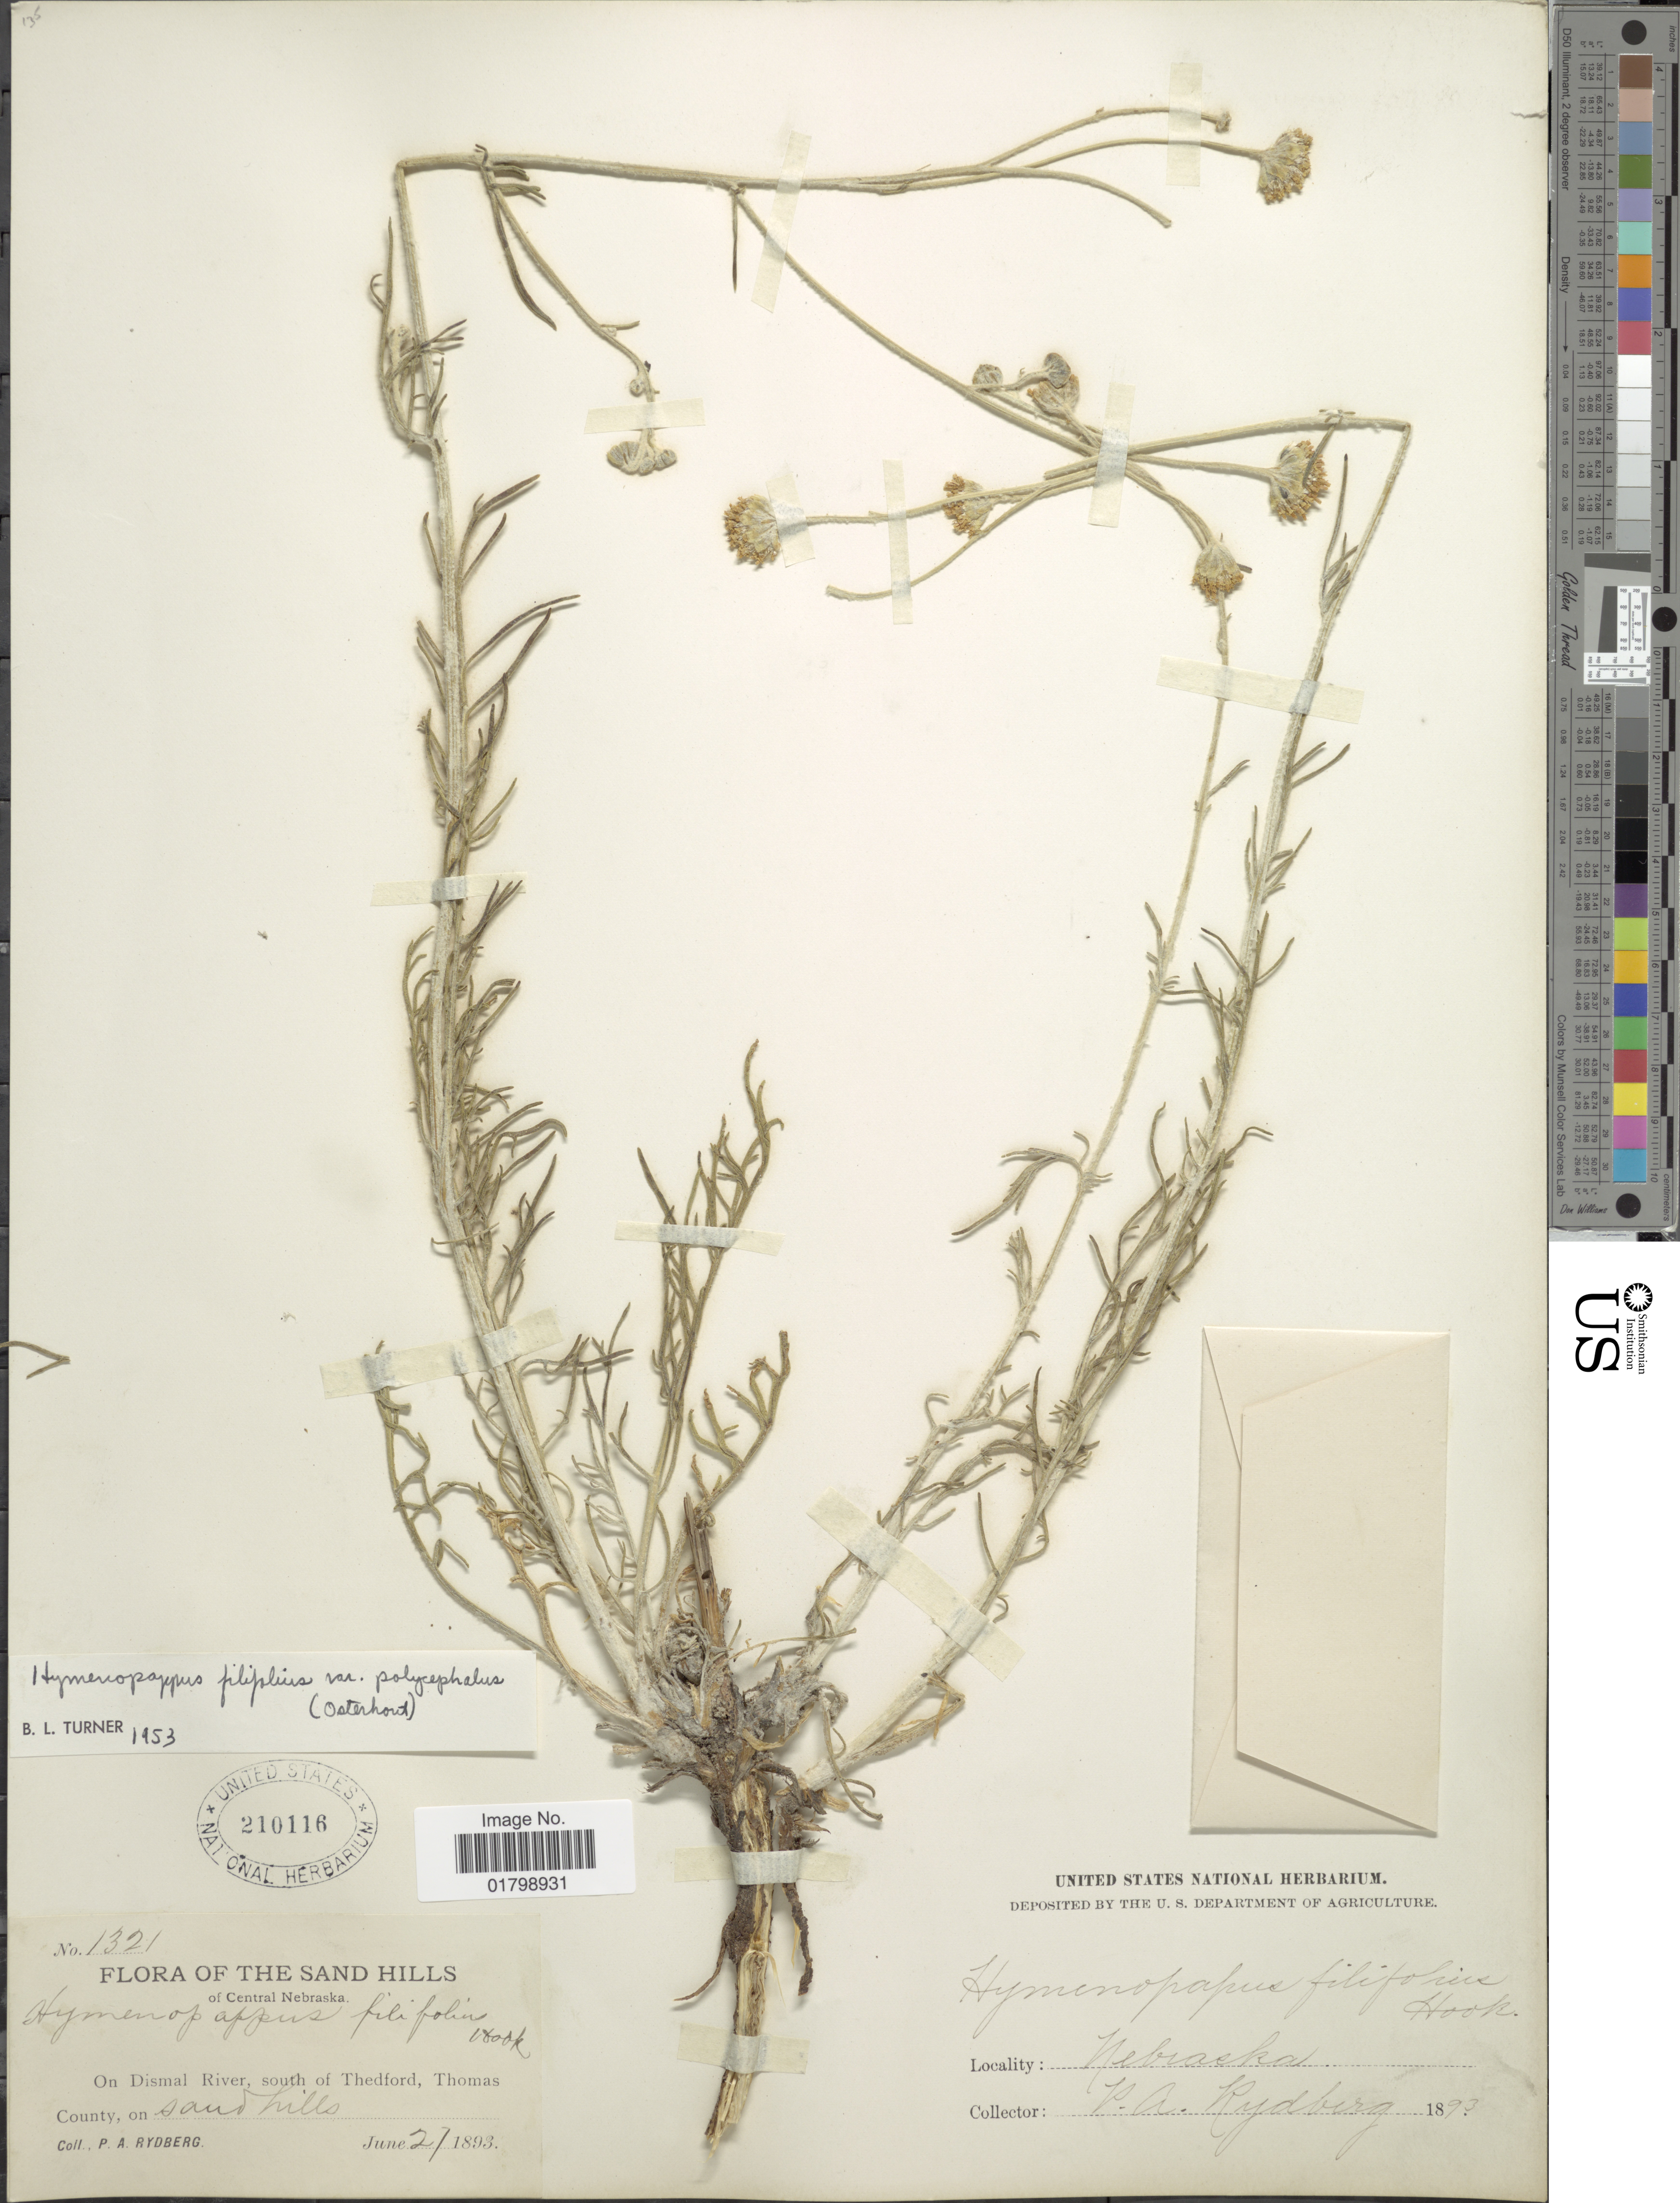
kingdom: Plantae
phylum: Tracheophyta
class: Magnoliopsida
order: Asterales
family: Asteraceae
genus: Hymenopappus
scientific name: Hymenopappus filifolius var. polycephalus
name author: (Osterh.) B.L. Turner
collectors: P. A. Rydberg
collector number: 1321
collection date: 1893-06-21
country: United States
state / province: Nebraska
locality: The Sand Hills of Central Nebraska, On Dismal River, South of Thedford, Thomas County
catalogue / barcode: US 210116